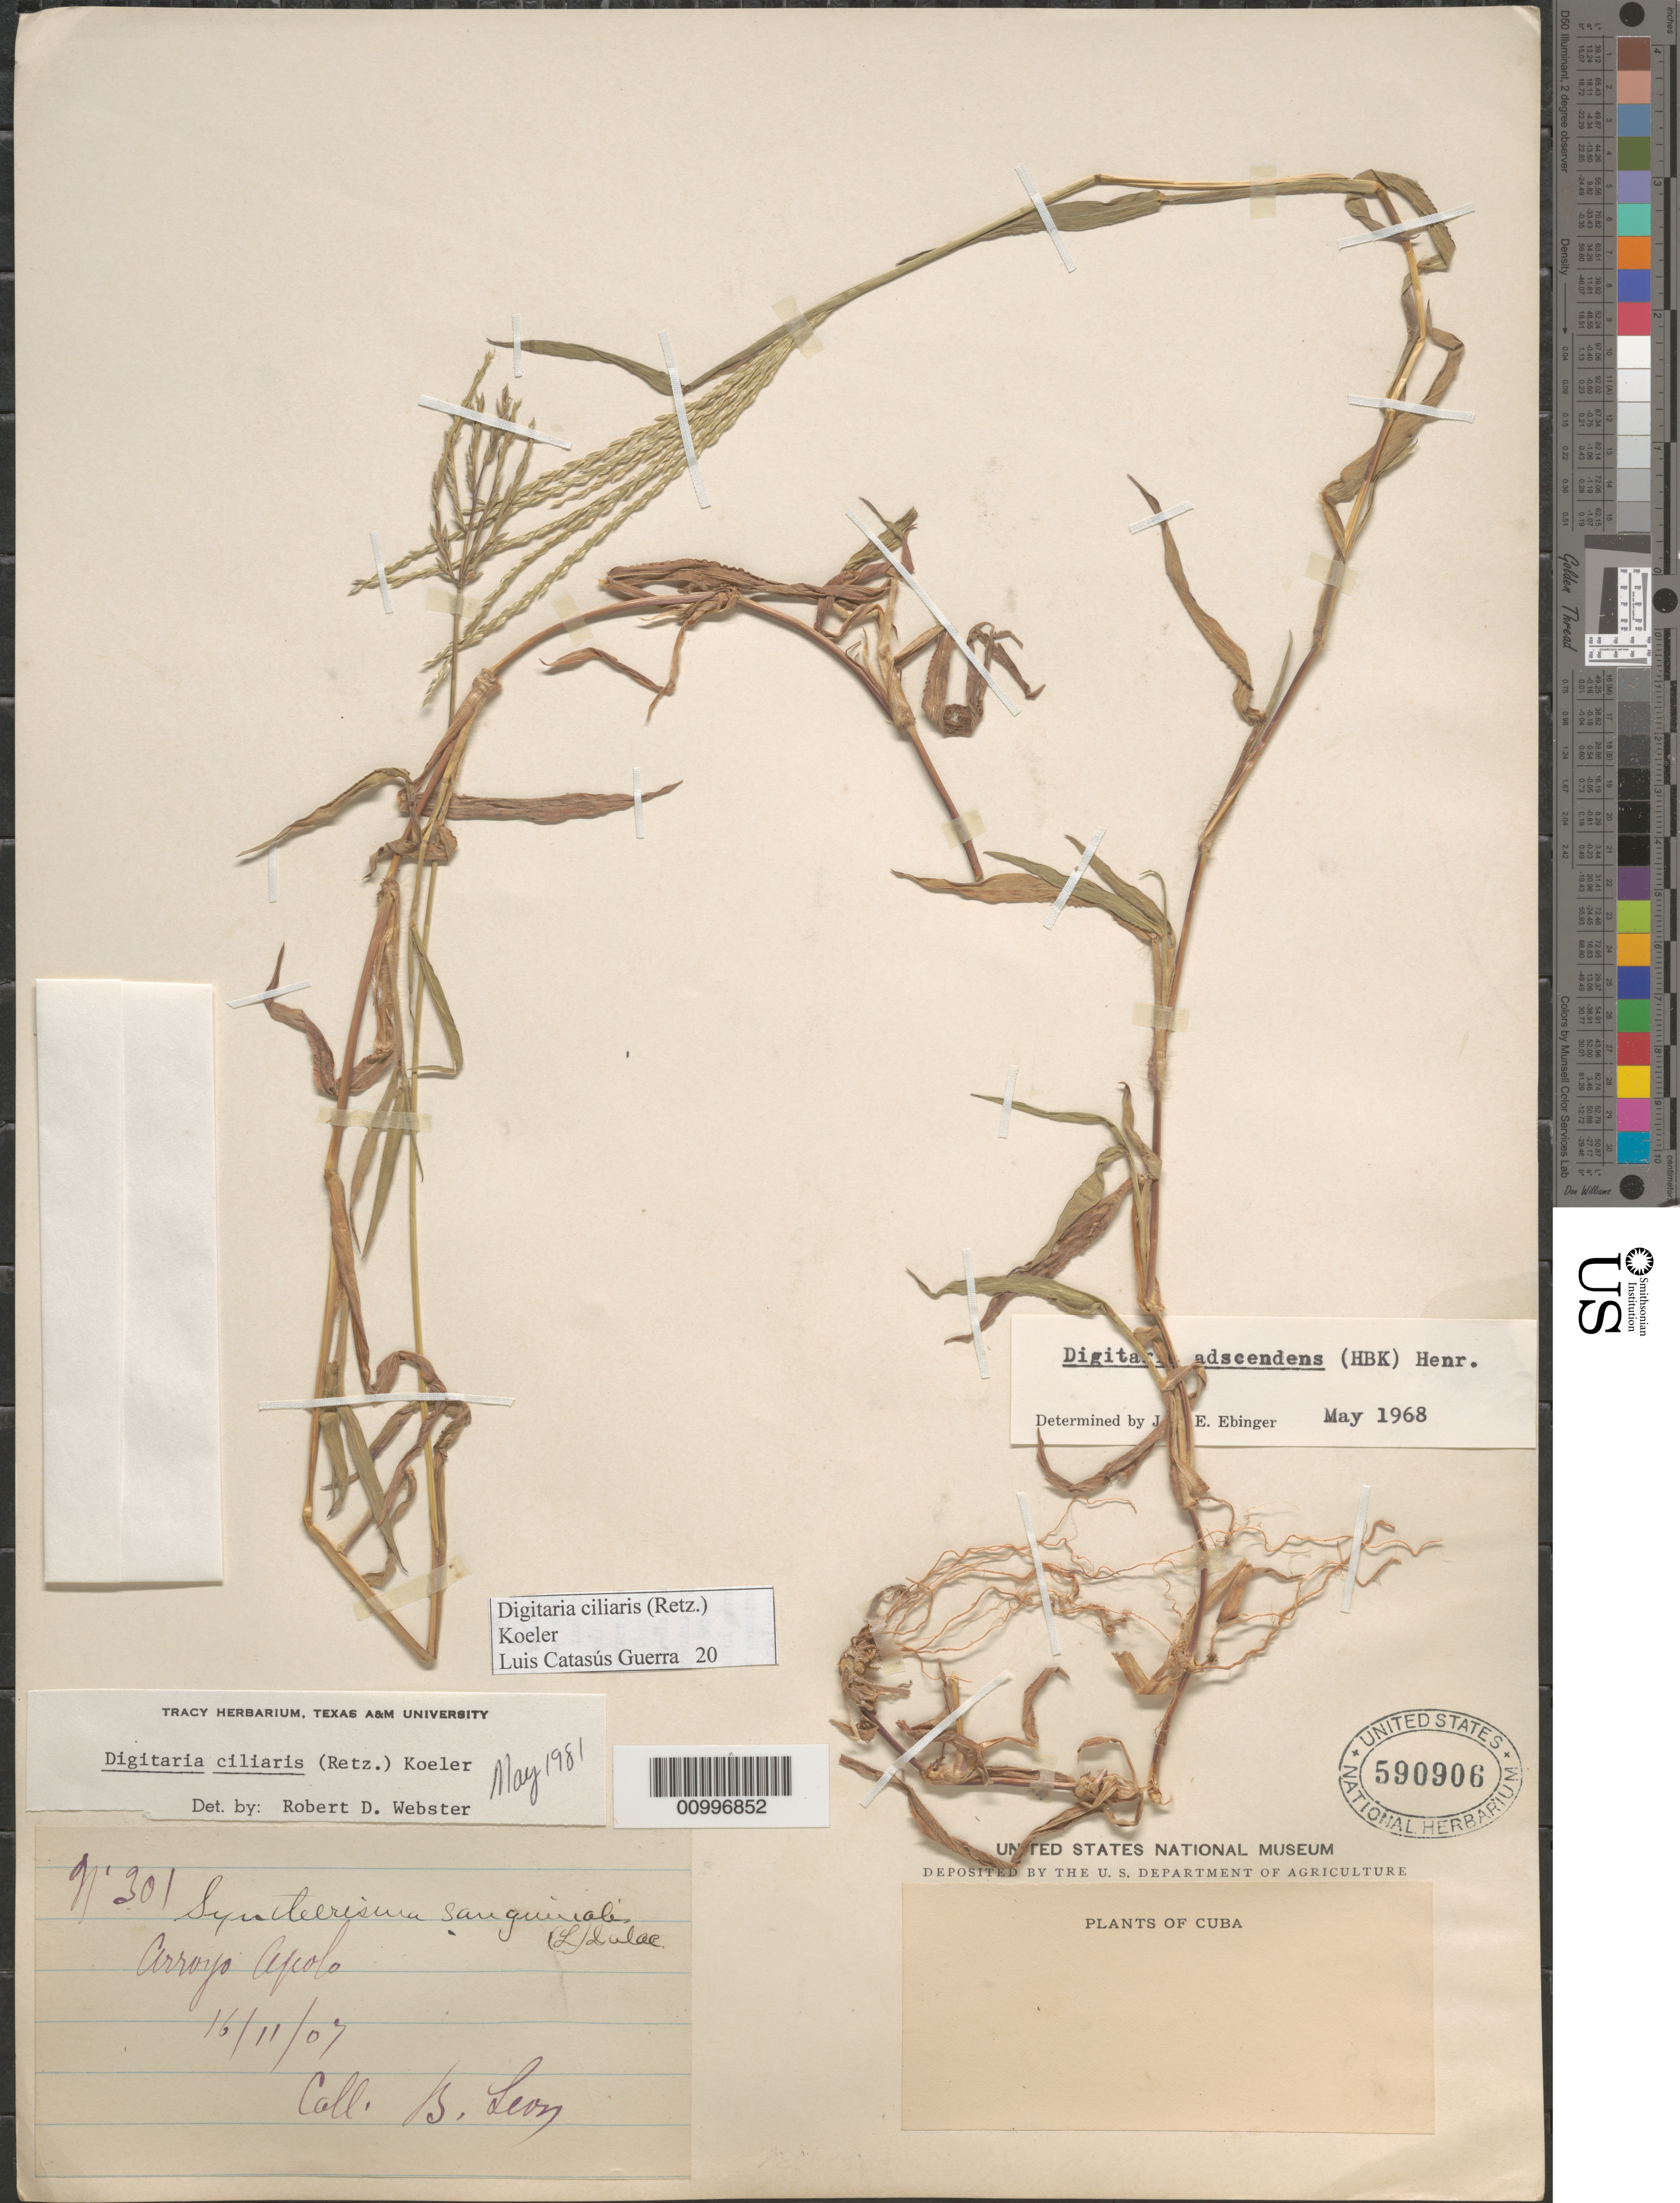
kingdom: Plantae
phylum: Tracheophyta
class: Liliopsida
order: Poales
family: Poaceae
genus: Digitaria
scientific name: Digitaria ciliaris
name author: (Retz.) Koeler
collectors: Bro. León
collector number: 301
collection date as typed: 16 Nov 1907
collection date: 1907-11-16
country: Cuba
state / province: La Habana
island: Cuba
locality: Arroyo Apolo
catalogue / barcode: US 590906